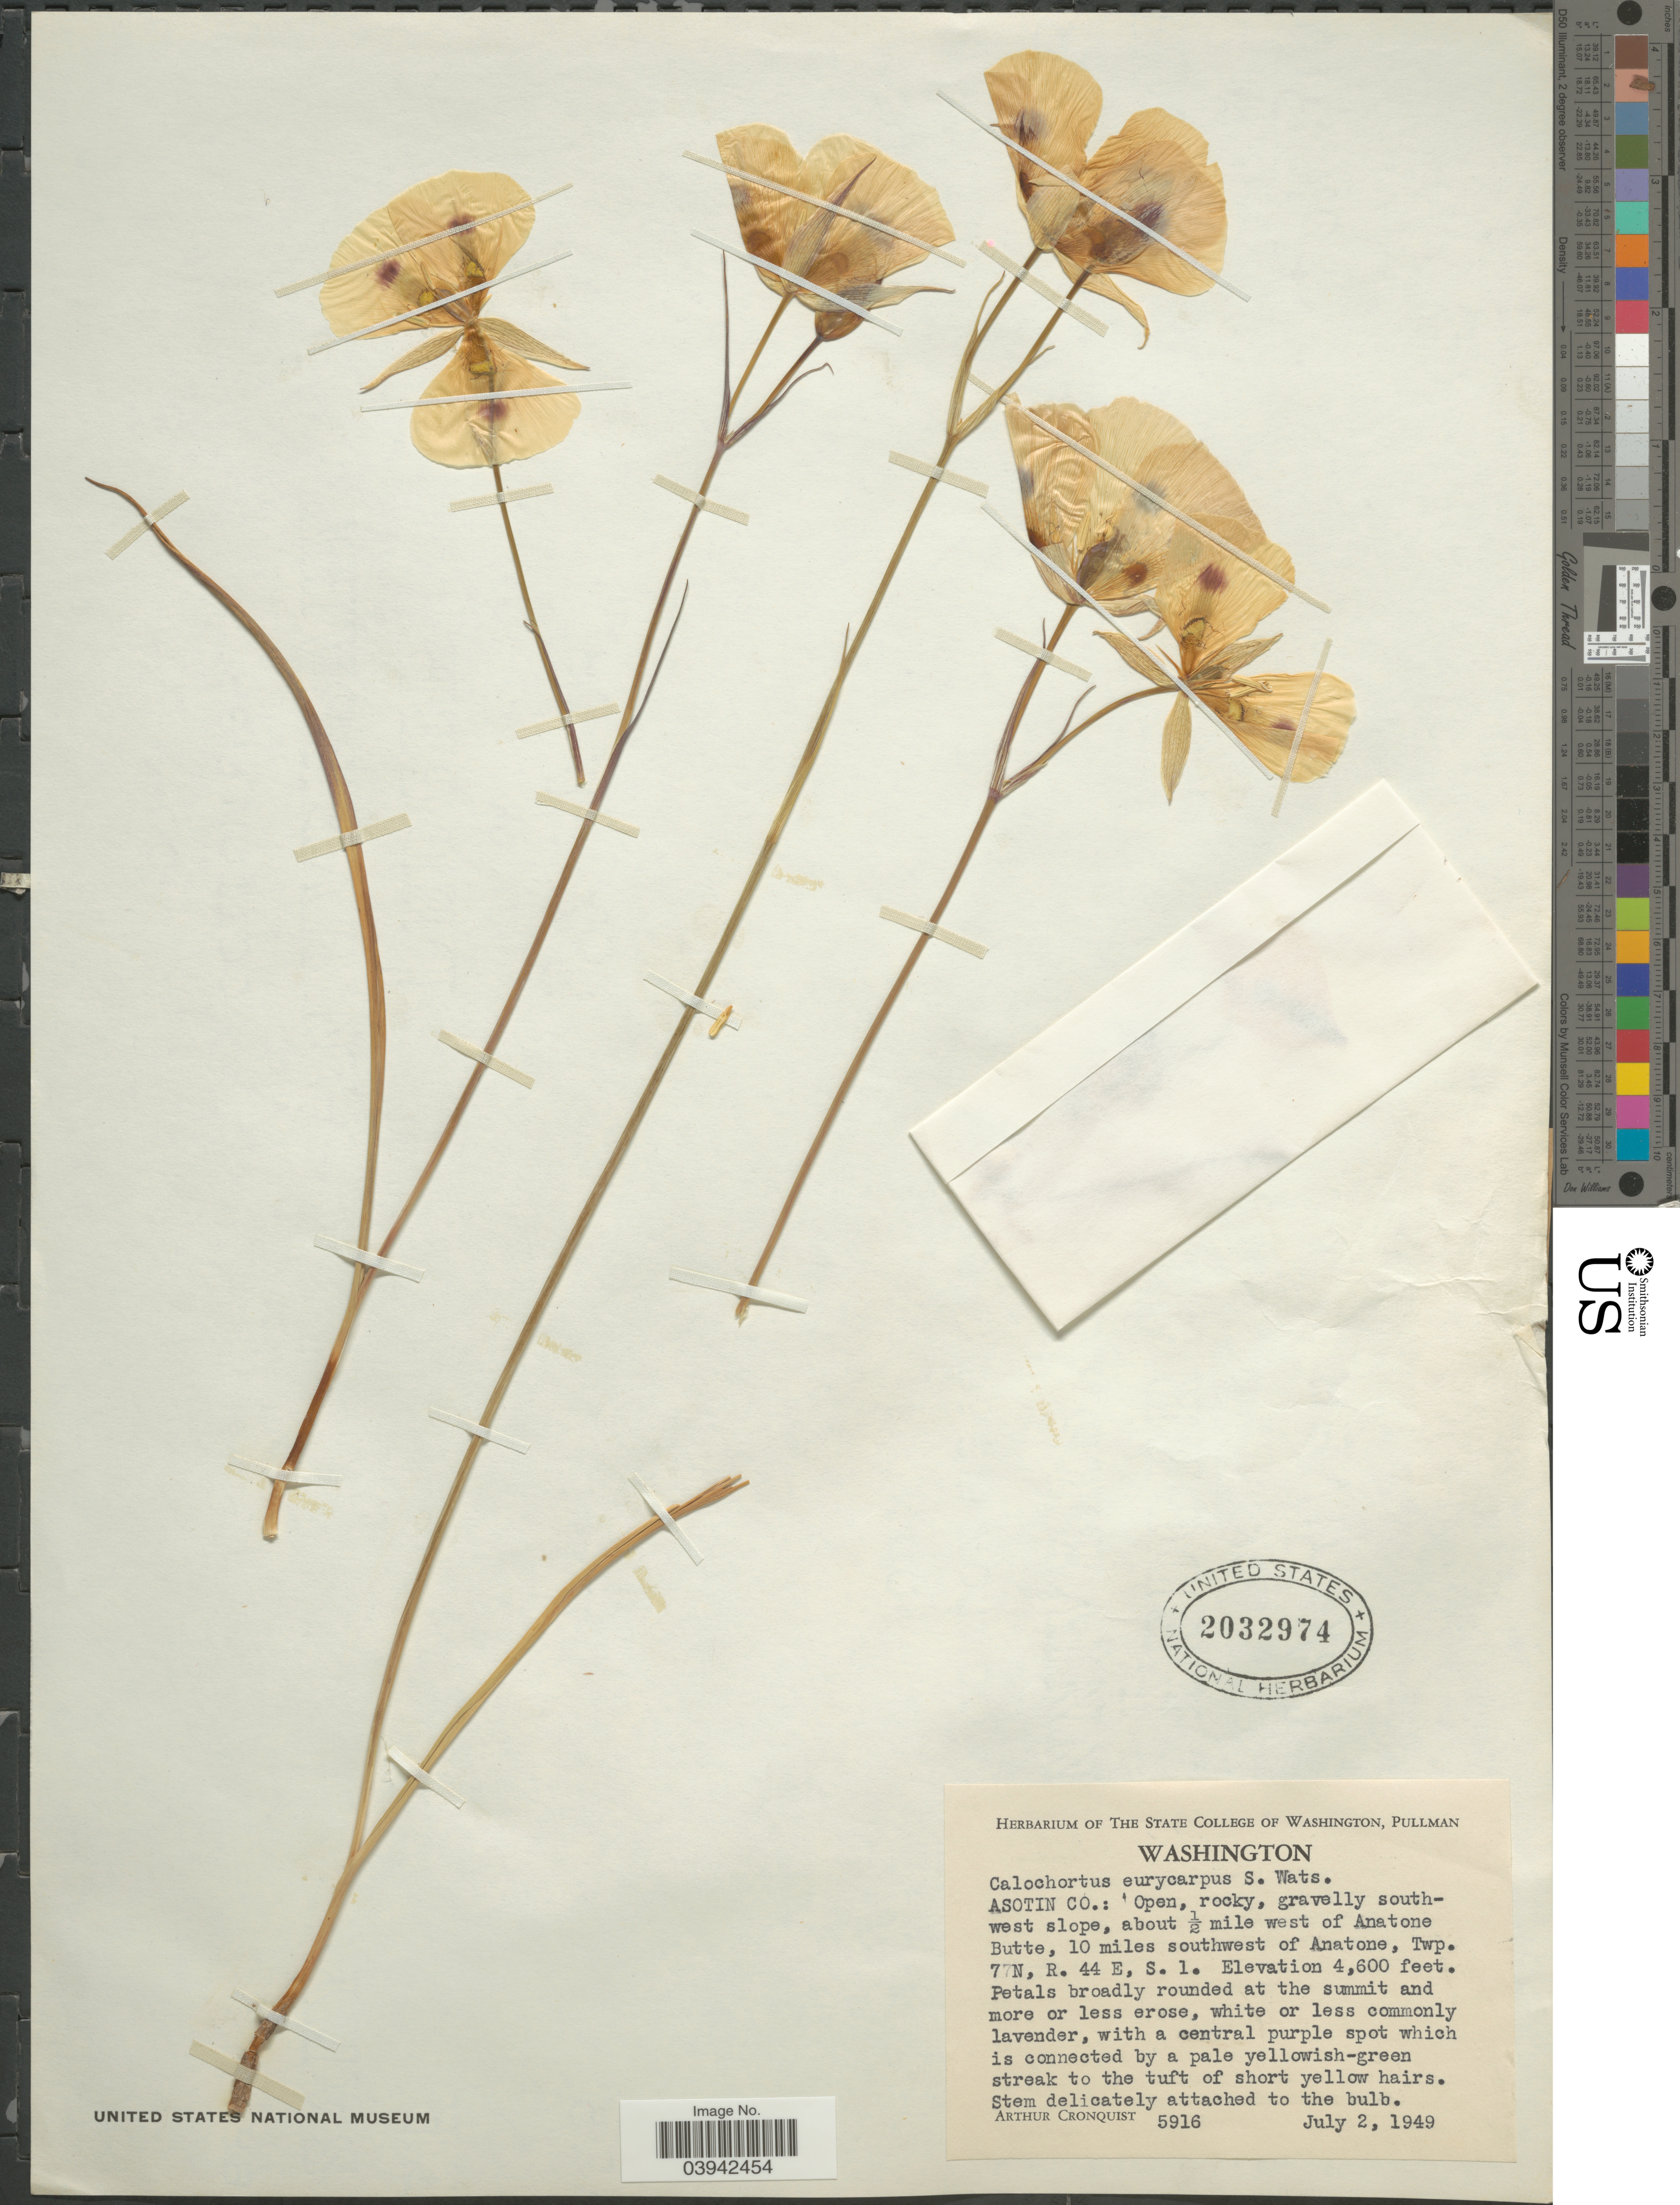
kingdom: Plantae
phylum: Tracheophyta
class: Liliopsida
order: Liliales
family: Liliaceae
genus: Calochortus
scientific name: Calochortus eurycarpus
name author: S. Watson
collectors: A. J. Cronquist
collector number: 5916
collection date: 1949-07-02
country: United States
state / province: Washington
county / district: Asotin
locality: Asotin Co.: Open, rocky, gravelly south-west slope, about ½ mile west of Anatone Butte, 10 miles southwest of Anatone, Twp. 77N, R. 44 E, S. 1.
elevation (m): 1402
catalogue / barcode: US 2032974